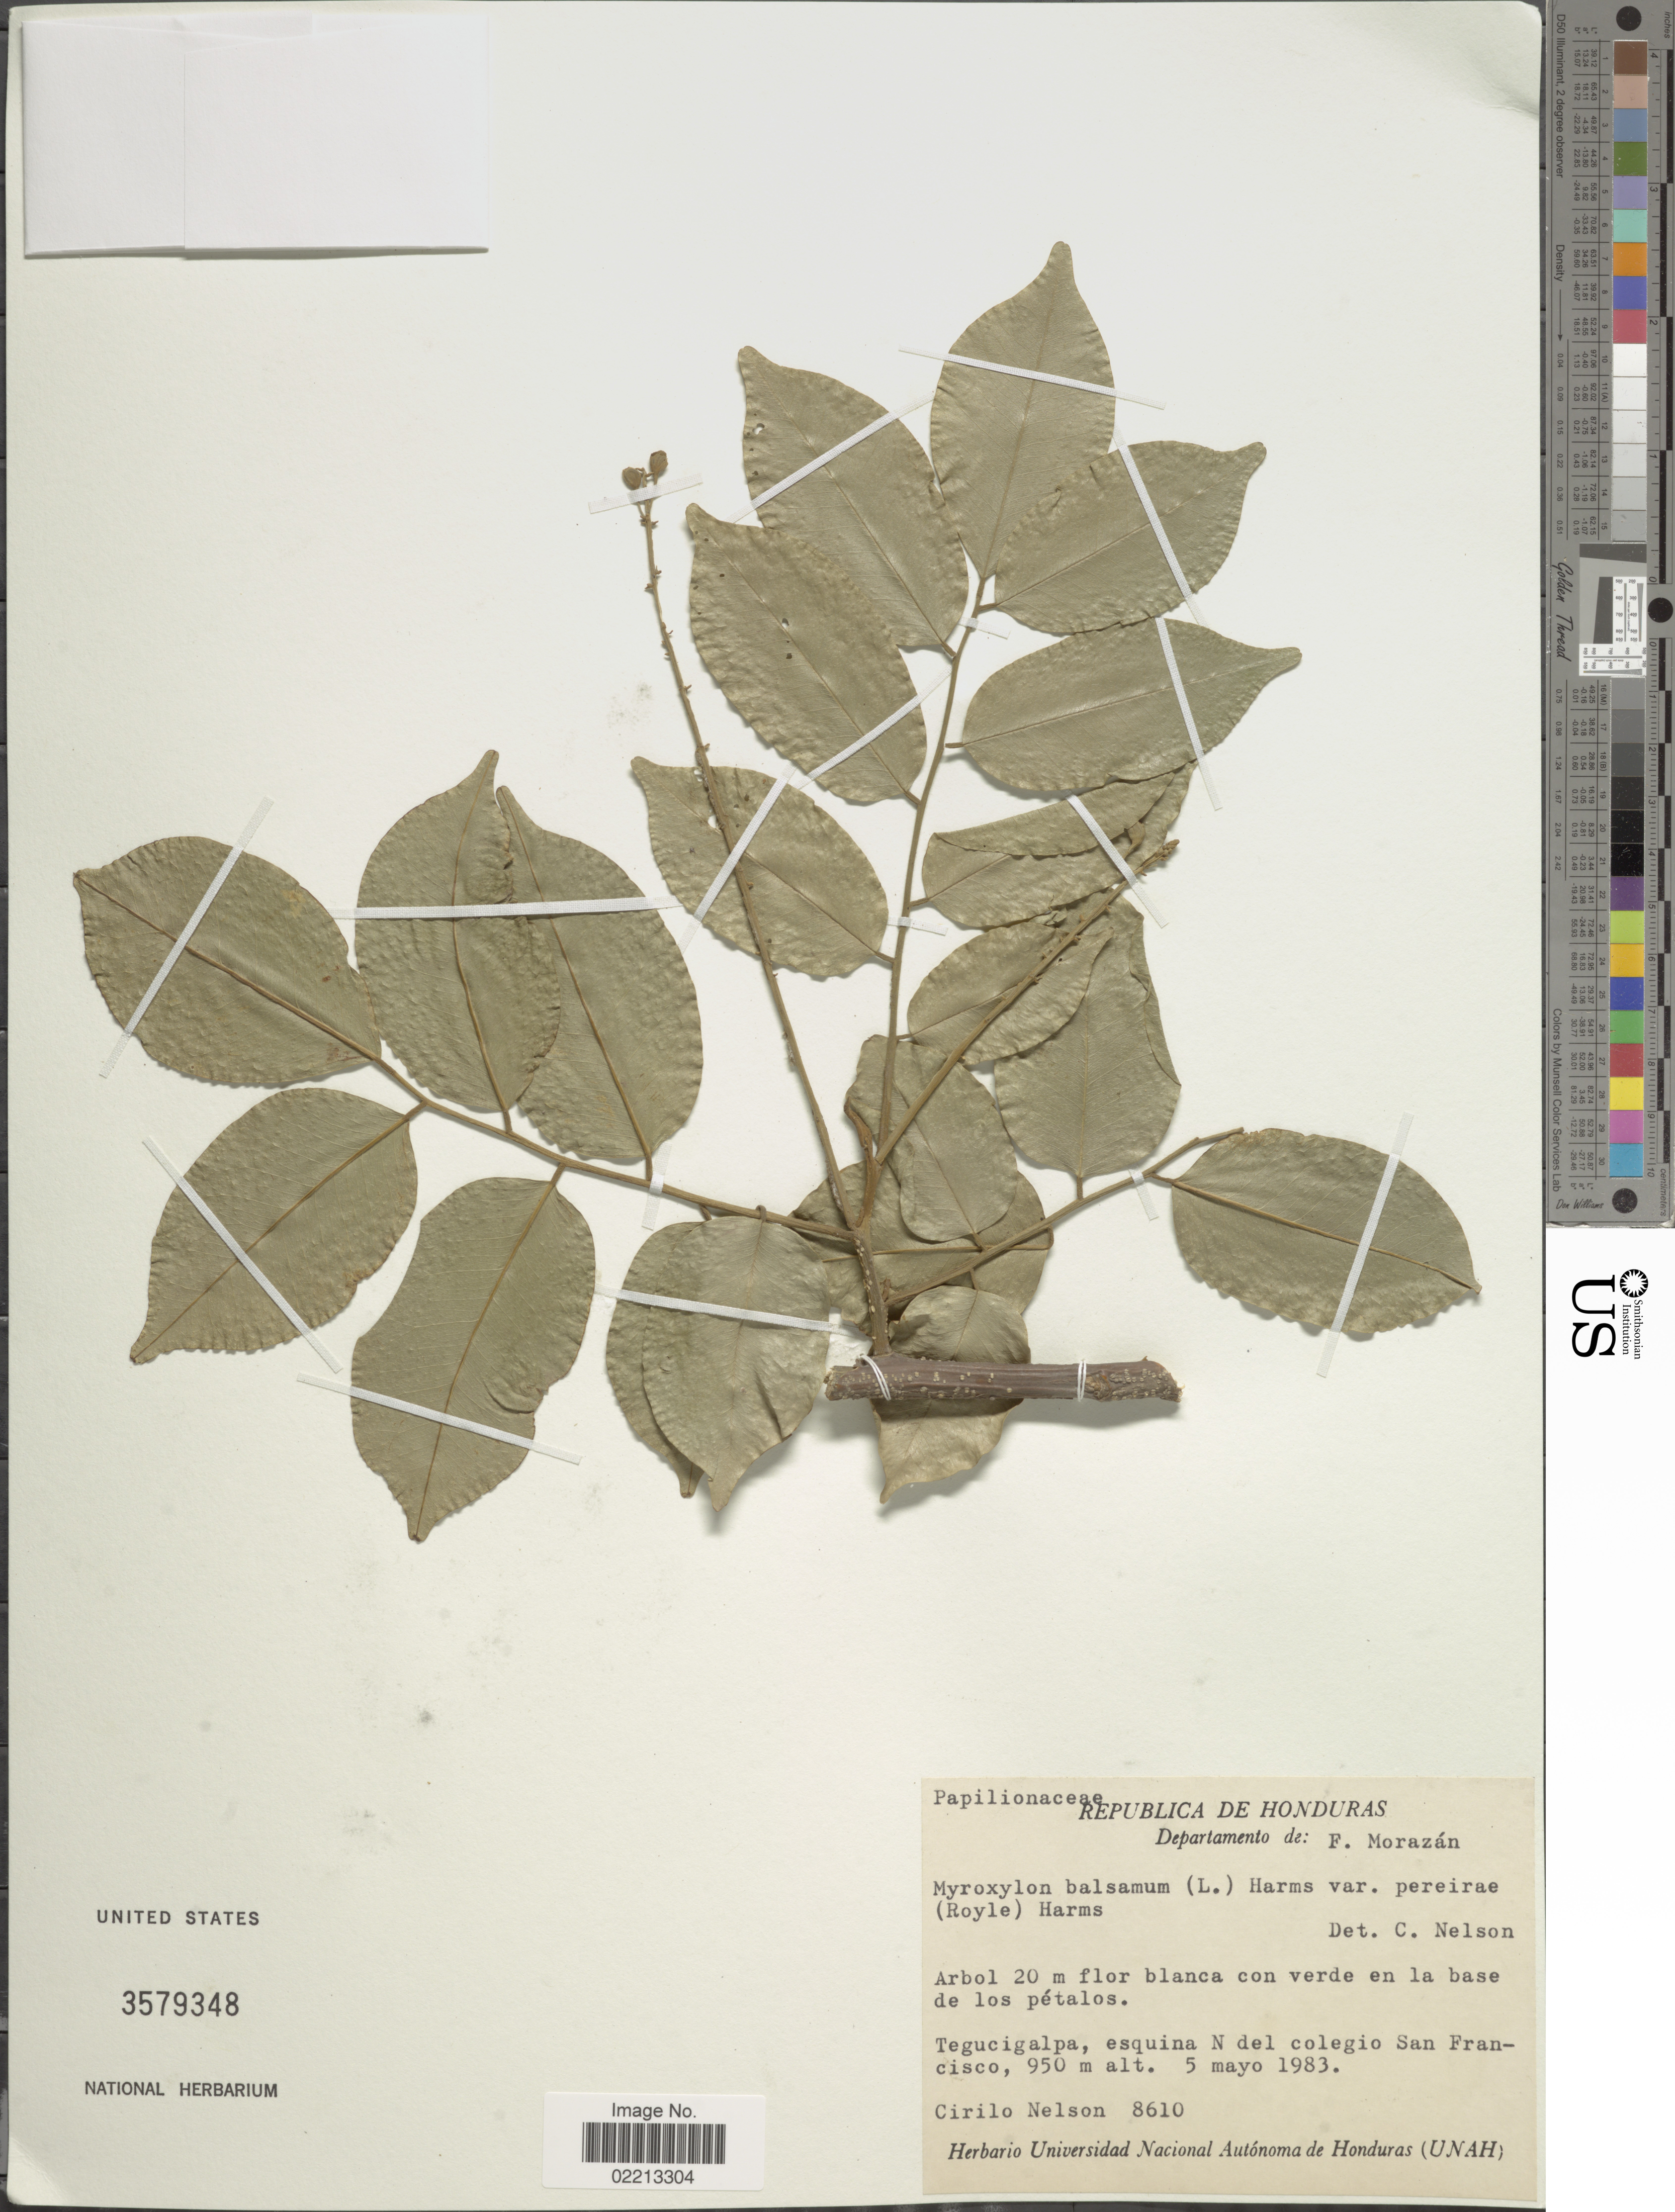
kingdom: Plantae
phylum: Tracheophyta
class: Magnoliopsida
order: Fabales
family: Fabaceae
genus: Myroxylon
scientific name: Myroxylon balsamum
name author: (L.) Harms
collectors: C. Nelson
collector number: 8610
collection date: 1983-05-05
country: Honduras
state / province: Fco. Morazán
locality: Tegucigalpa, esquina N del colegio San Francisco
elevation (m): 950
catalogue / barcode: US 3579348